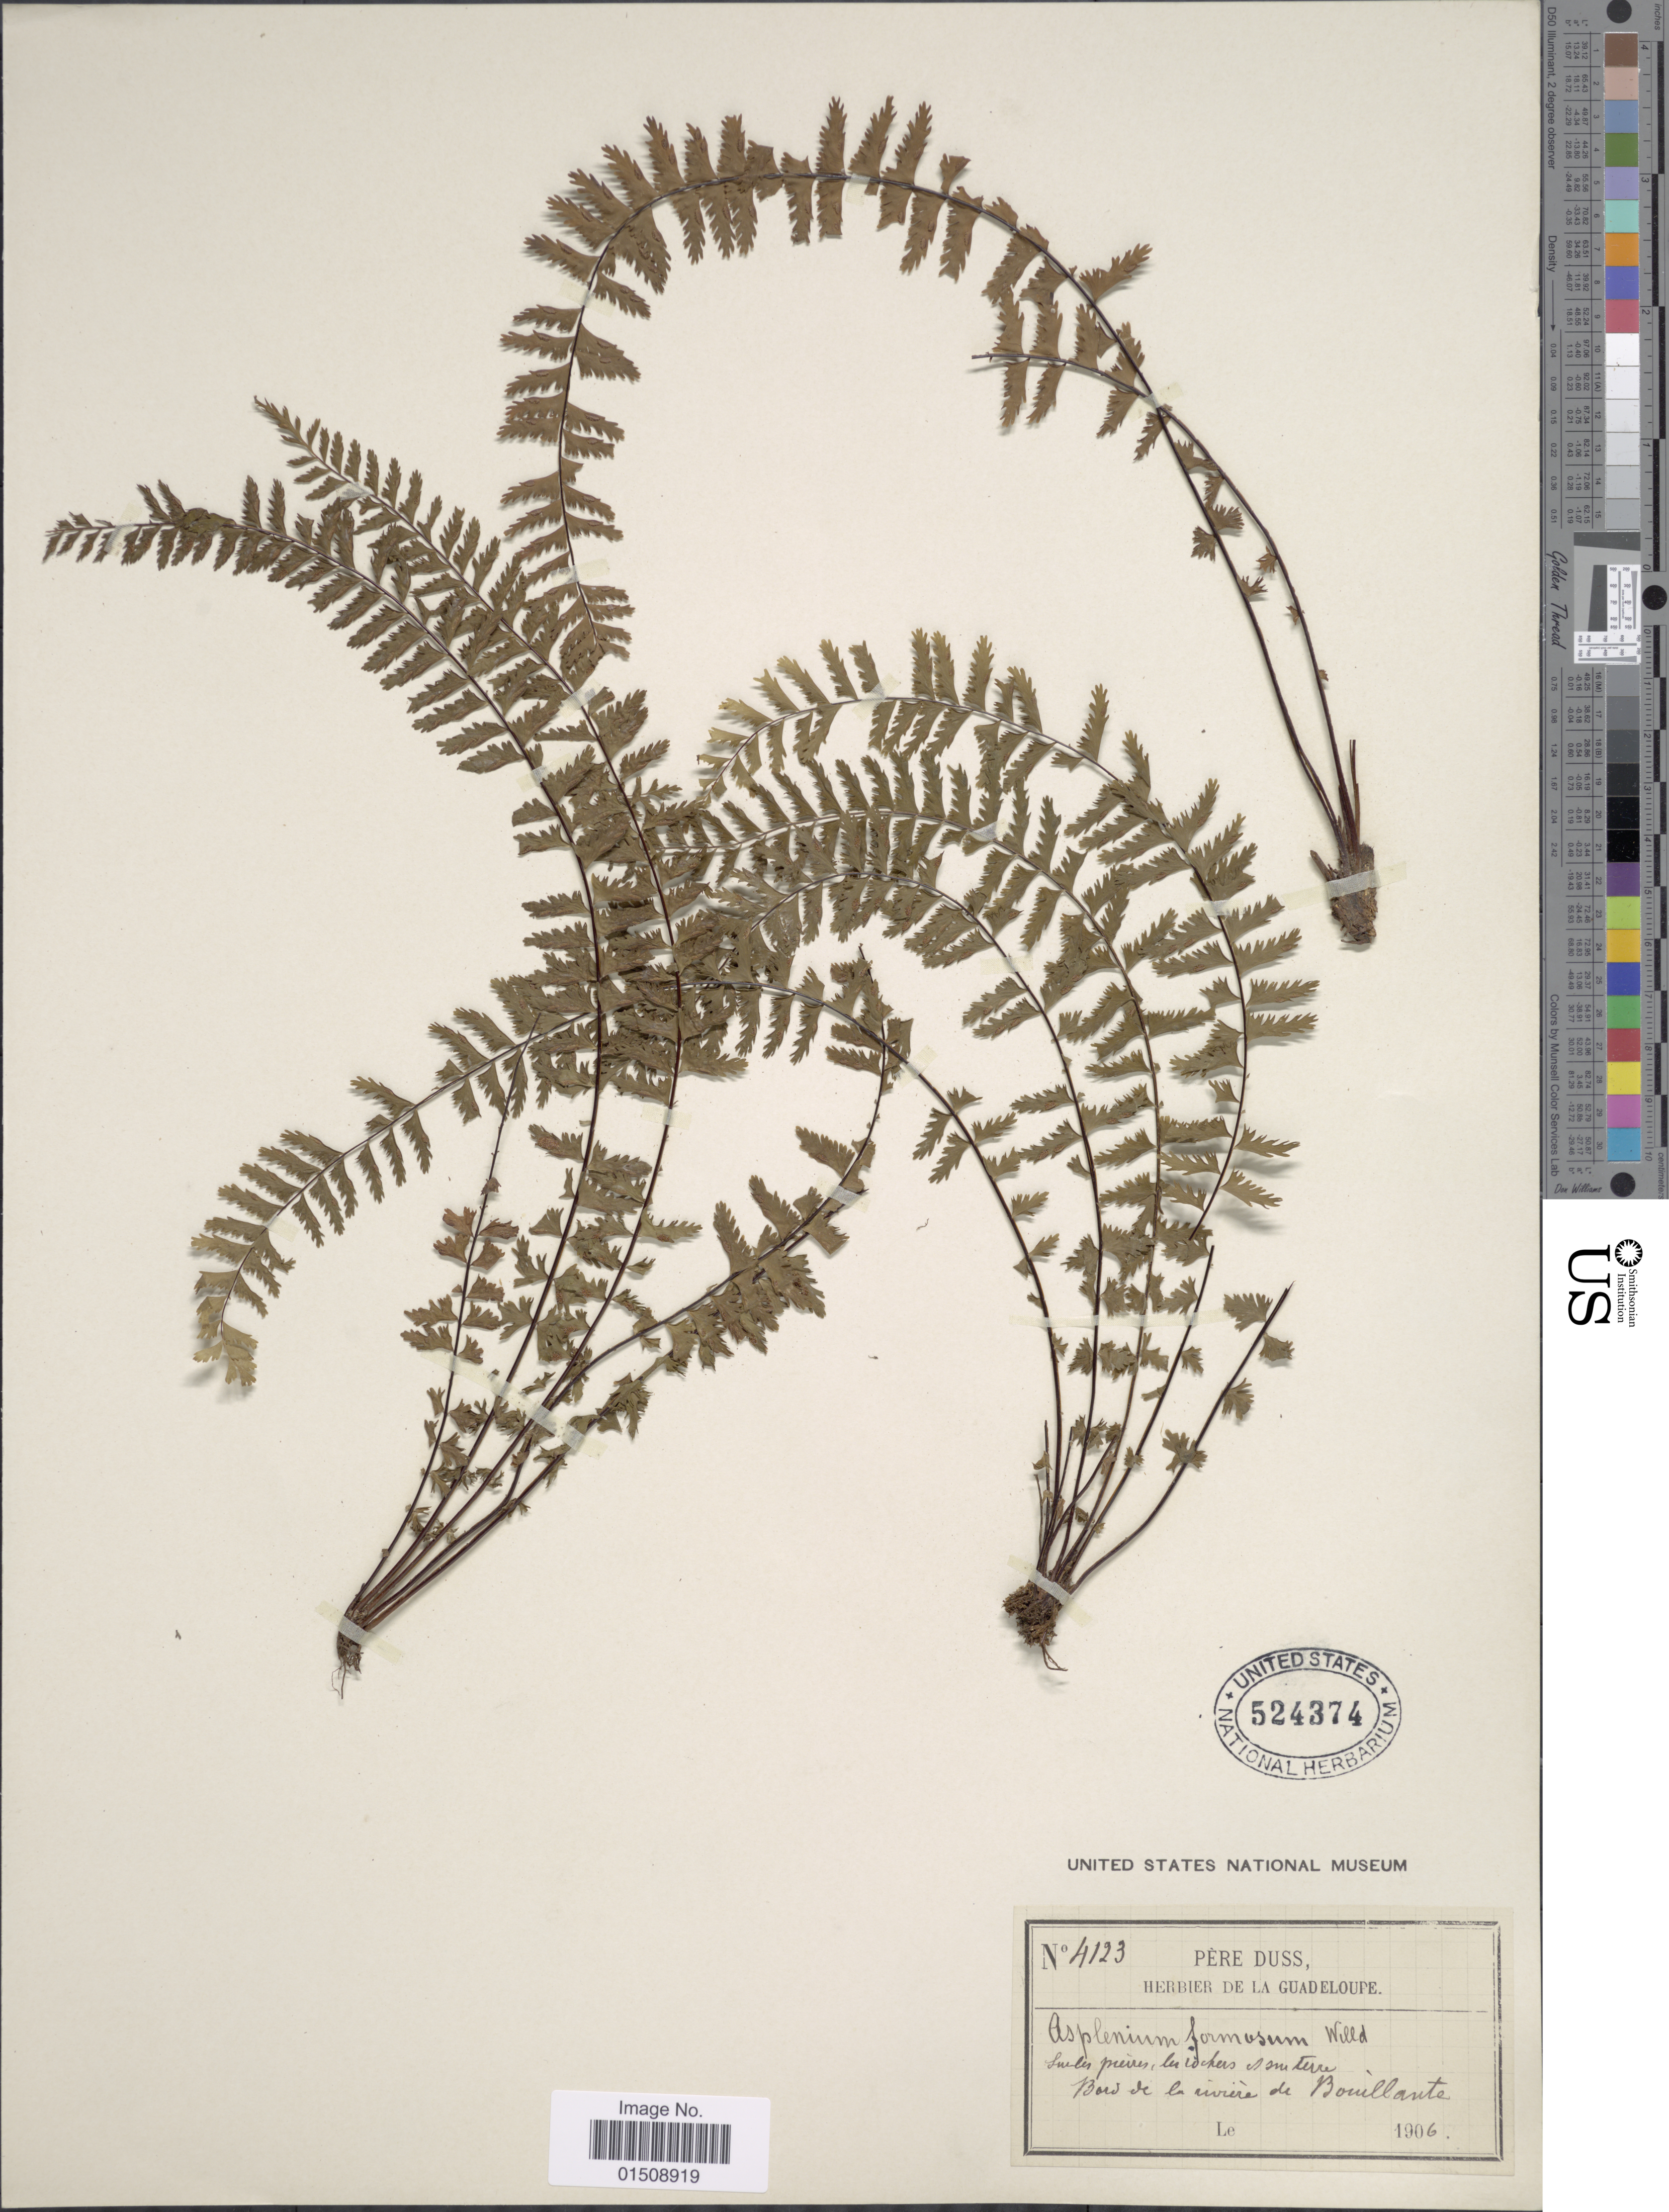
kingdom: Plantae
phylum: Tracheophyta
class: Polypodiopsida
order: Polypodiales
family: Aspleniaceae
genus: Asplenium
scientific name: Asplenium formosum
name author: Willd.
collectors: Père Duss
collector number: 4123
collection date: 1906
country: Guadeloupe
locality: Sur les preiers, les rochers et su terre, Bord de la rivierè de Bouillante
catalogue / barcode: US 524374